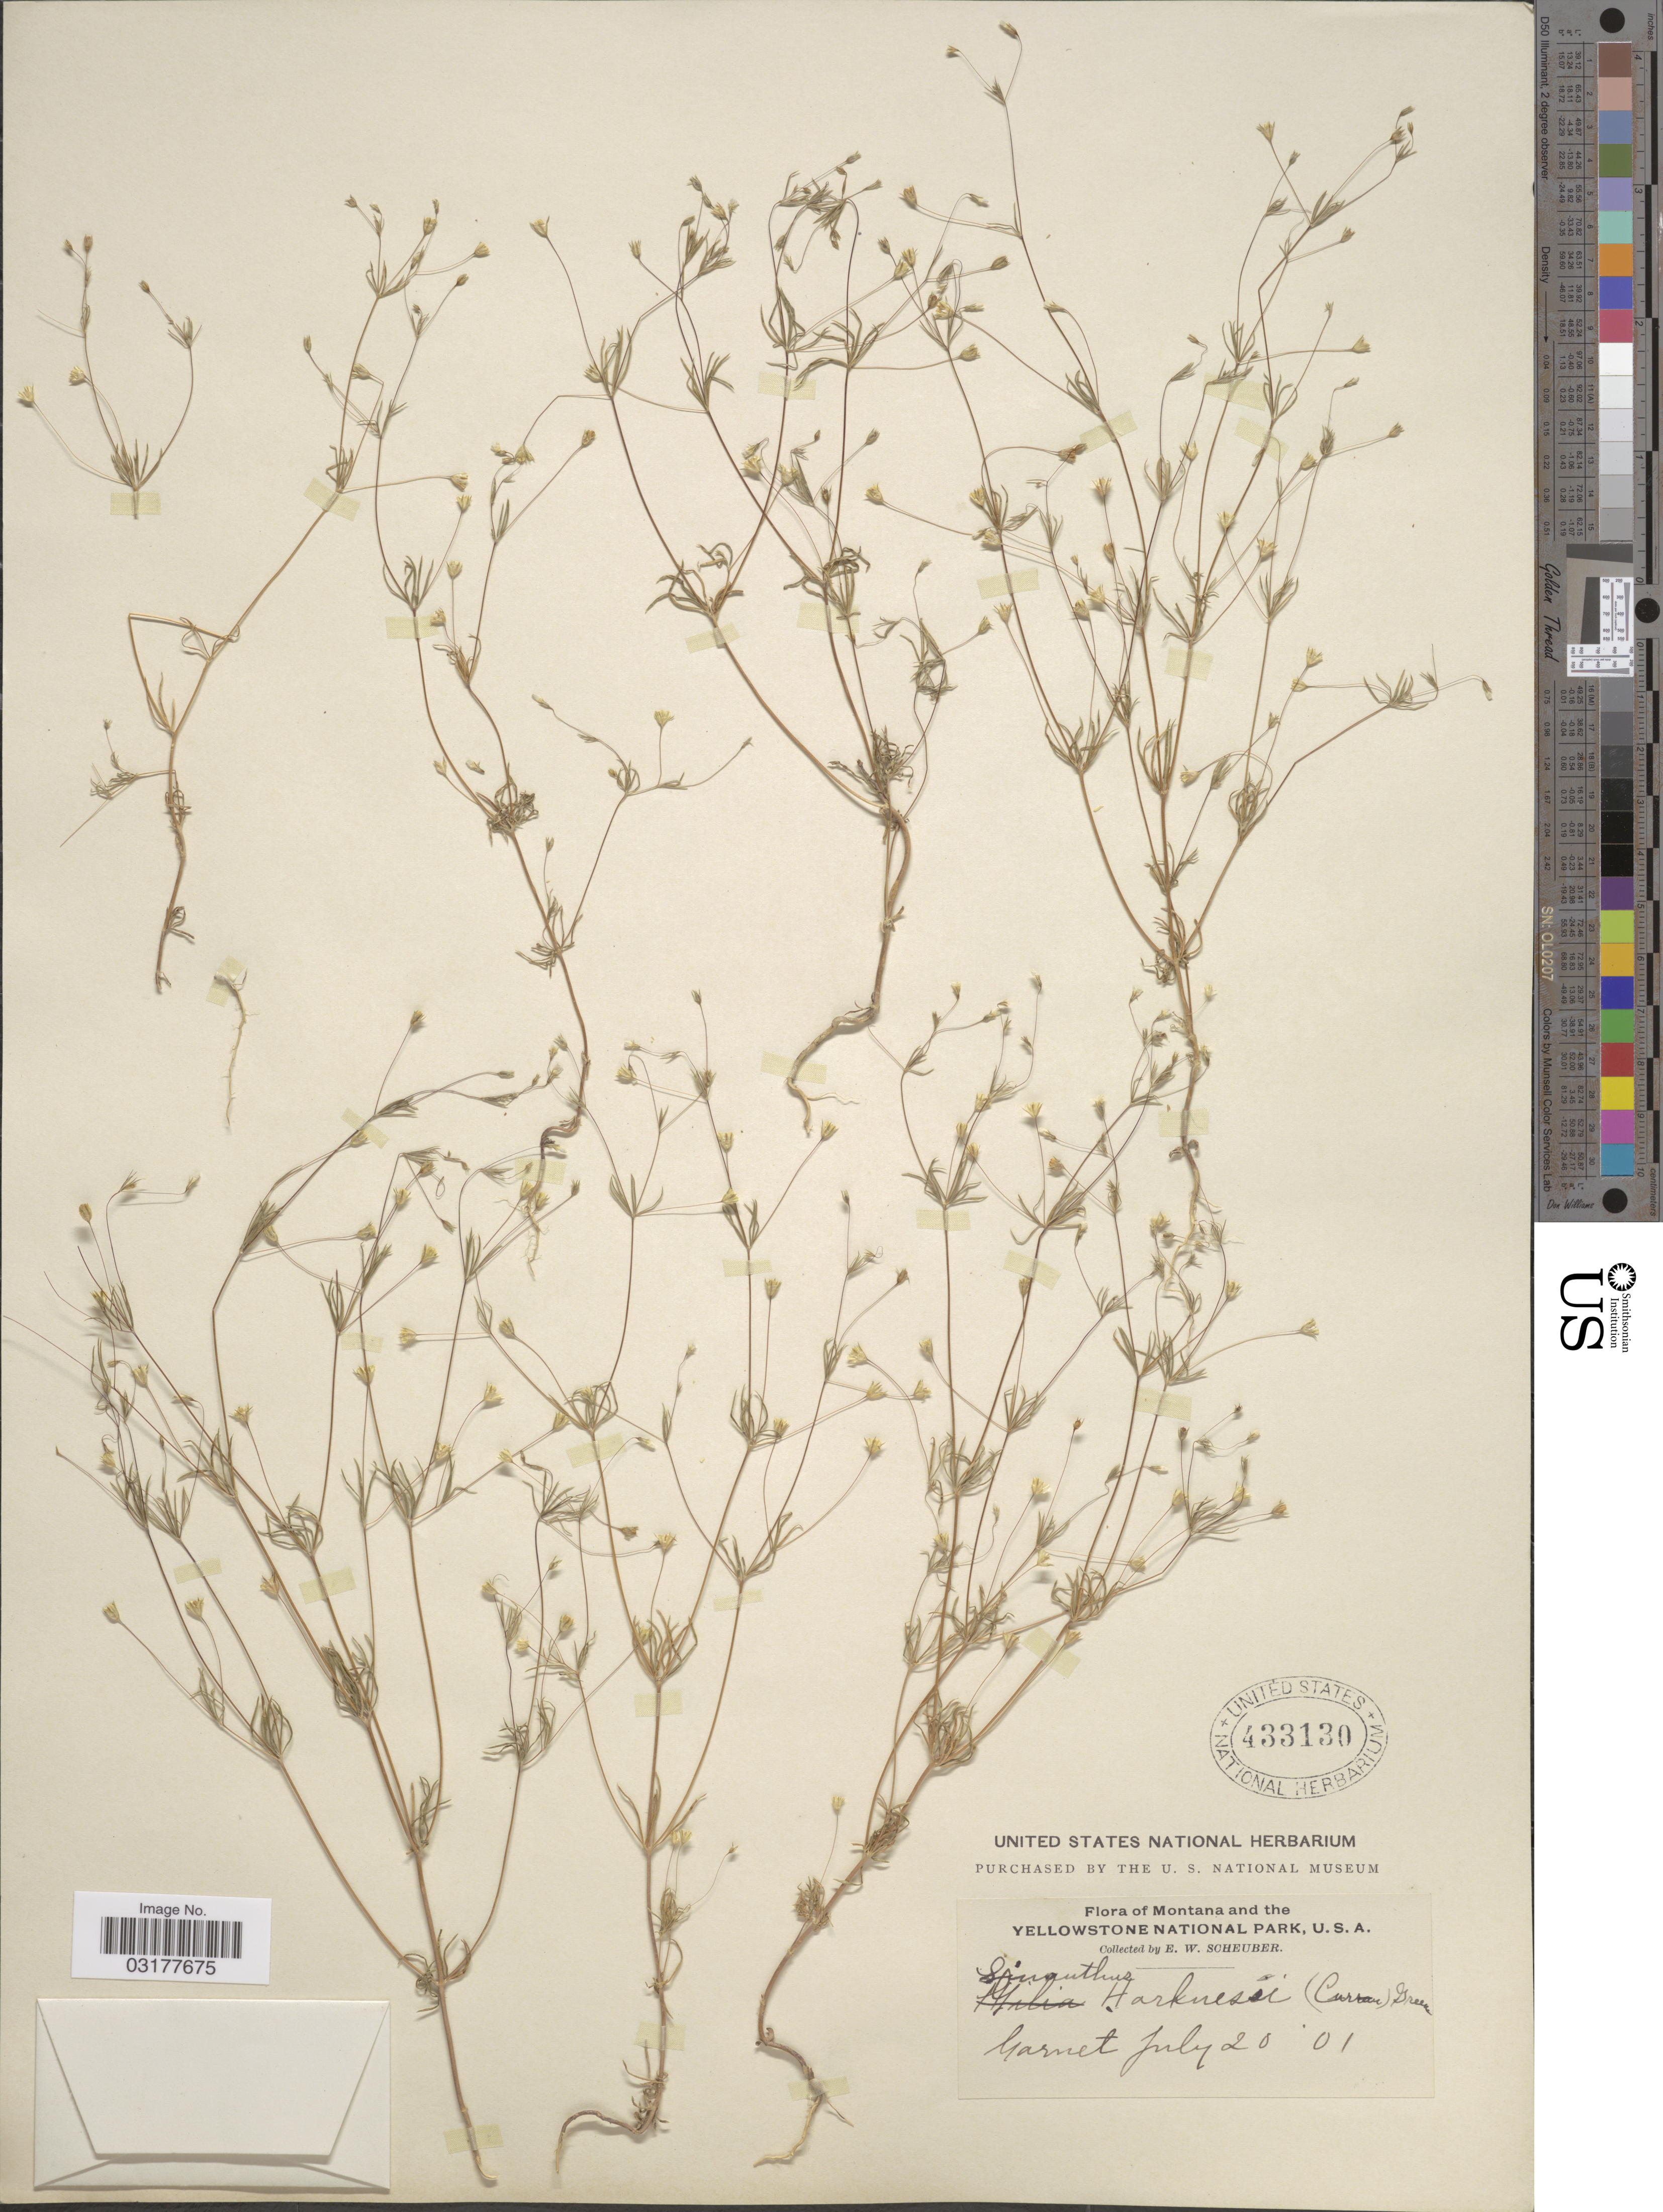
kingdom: Plantae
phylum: Tracheophyta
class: Magnoliopsida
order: Ericales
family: Polemoniaceae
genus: Leptosiphon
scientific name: Leptosiphon septentrionalis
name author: (H. Mason) J.M. Porter & L.A. Johnson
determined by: Strong, Mark T., (BOT), Smithsonian Institution - National Museum of Natural History (UNITED STATES)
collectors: E. Scheuber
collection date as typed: Transcribed d/m/y: 20/7/1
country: United States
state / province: Montana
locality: Montana and the Yellowstone National Park. Garnet.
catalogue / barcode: US 433130